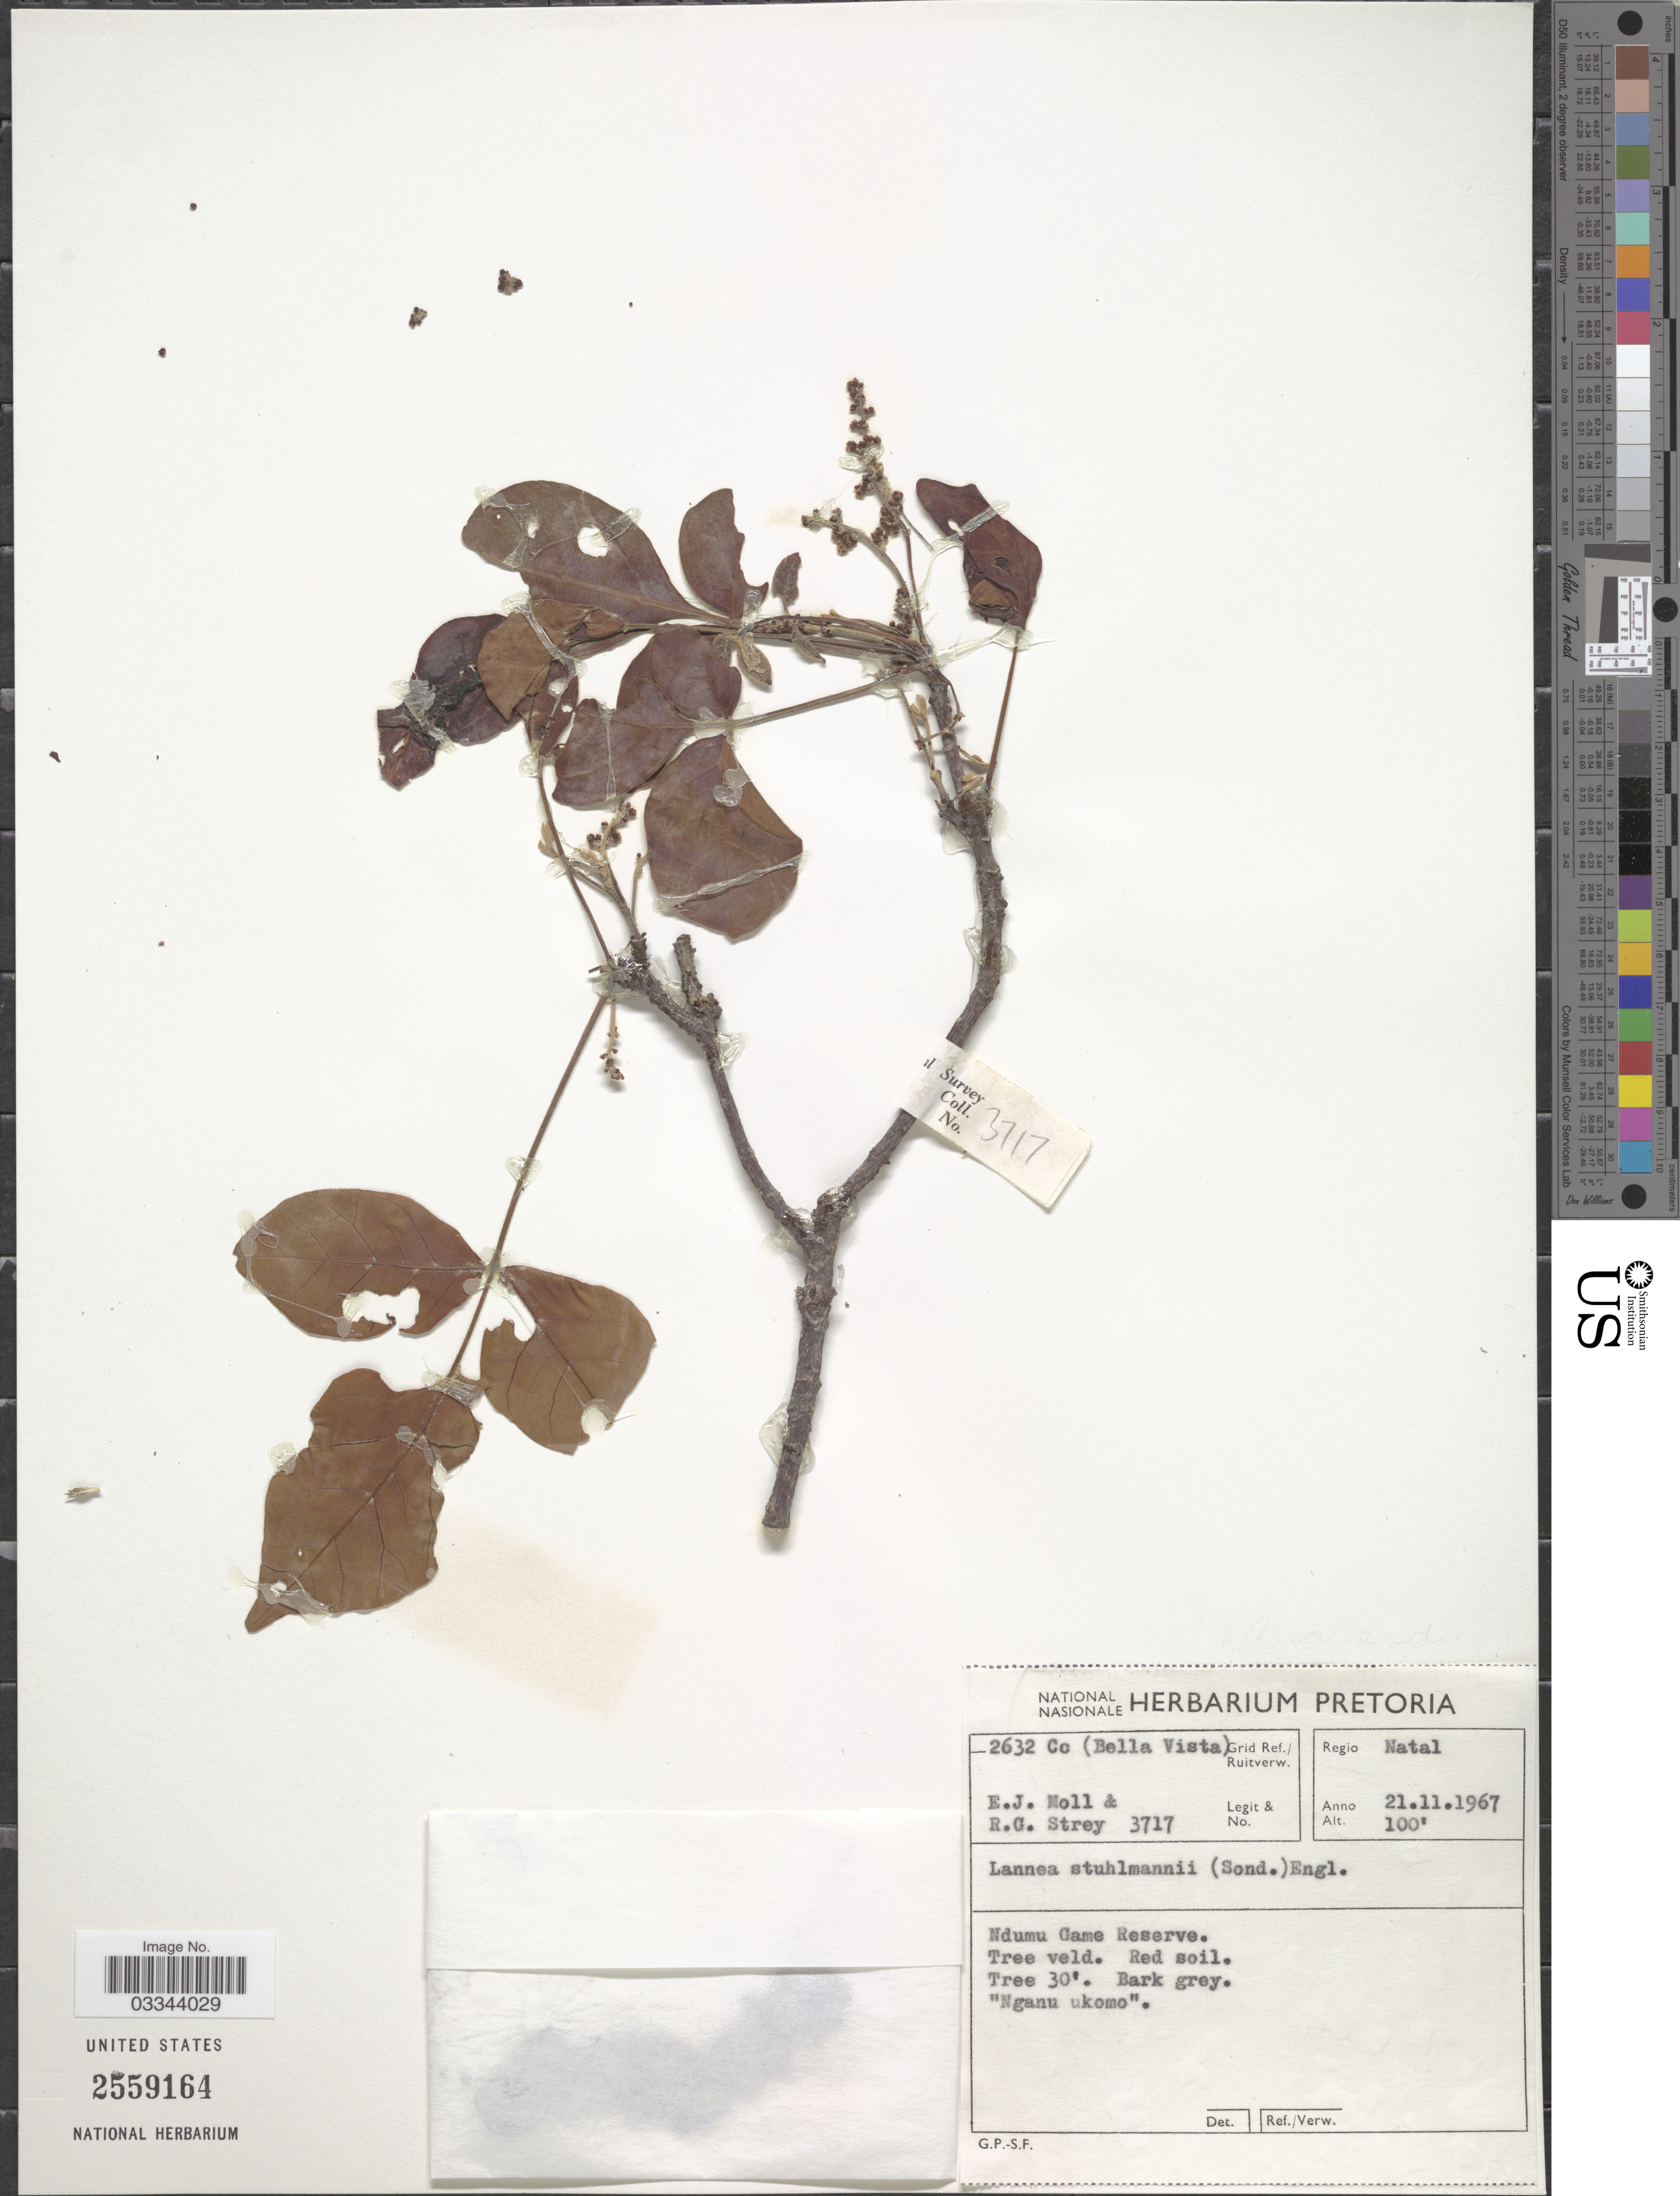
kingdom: Plantae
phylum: Tracheophyta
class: Magnoliopsida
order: Sapindales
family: Anacardiaceae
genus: Lannea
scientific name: Lannea stuhlmannii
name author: (Engl.) Eyles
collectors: E. J. Moll & R. G. Strey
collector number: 3717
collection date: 1967-11-21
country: South Africa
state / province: KwaZulu-Natal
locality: Grid Ref./Ruitverw. (Bella Vista), Ndumu Game Reserve.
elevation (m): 30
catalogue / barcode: US 2559164